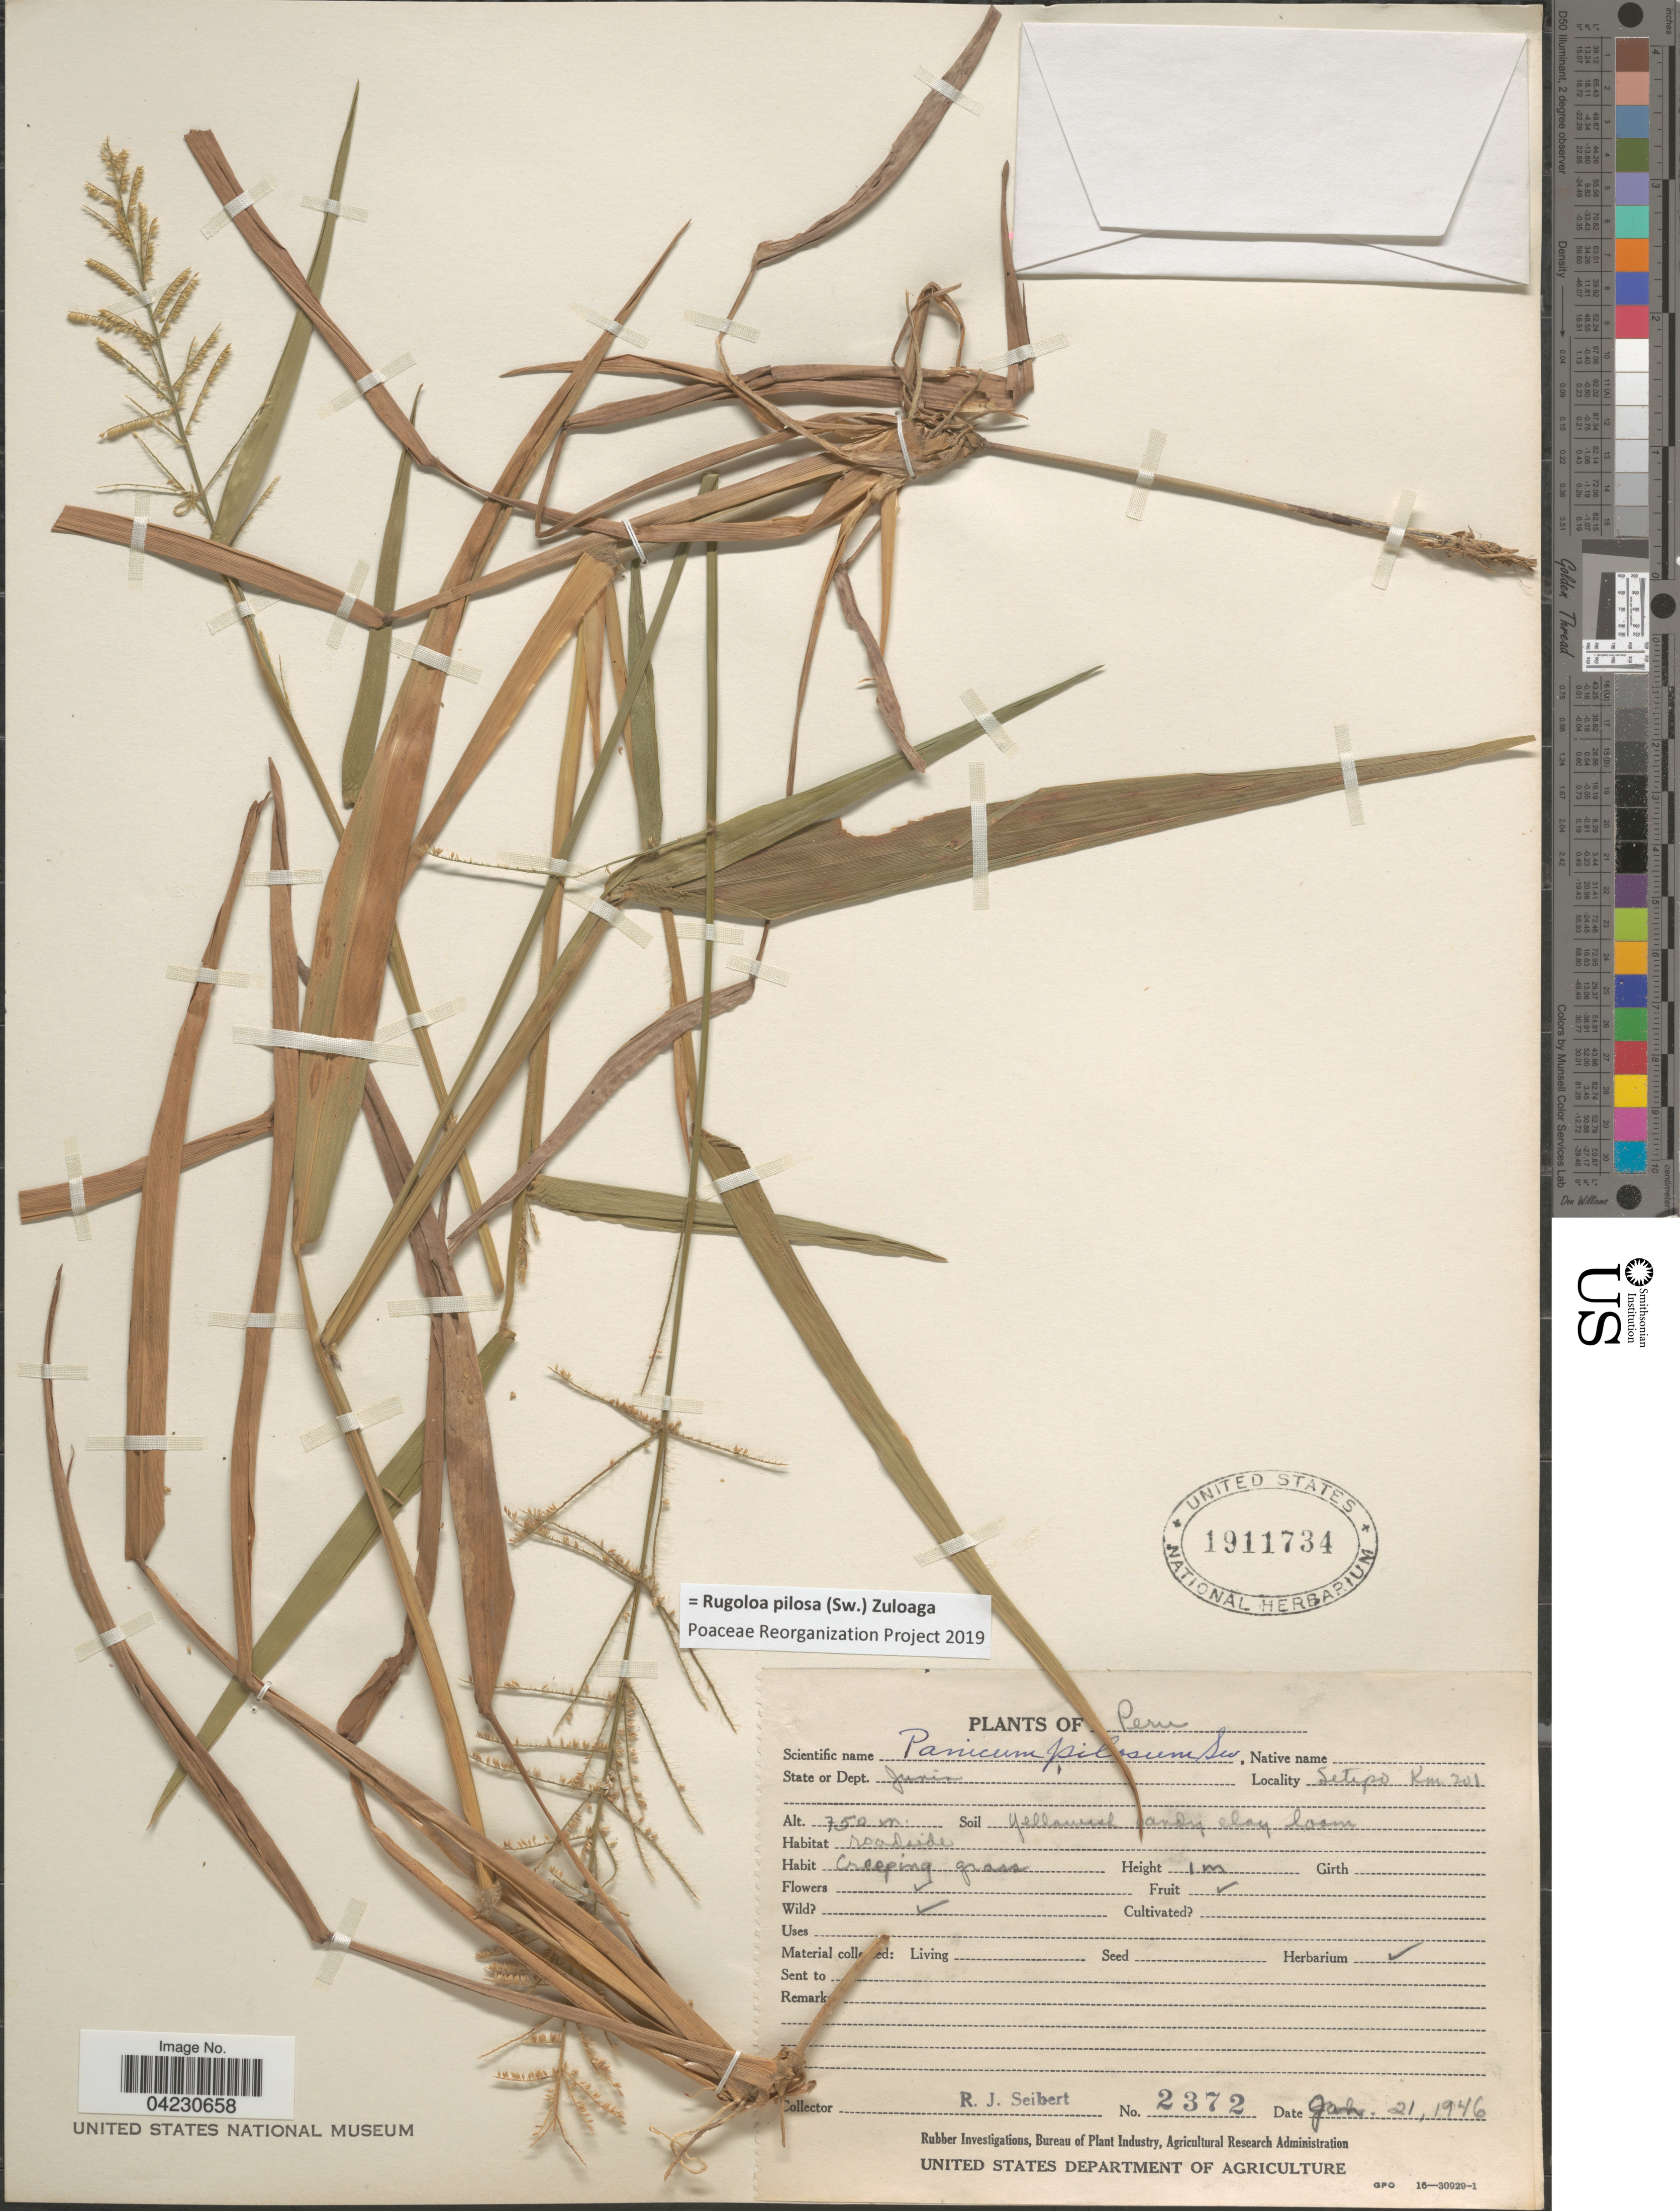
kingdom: Plantae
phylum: Tracheophyta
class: Liliopsida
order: Poales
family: Poaceae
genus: Rugoloa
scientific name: Rugoloa pilosa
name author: (Sw.) Zuloaga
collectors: R. J. Seibert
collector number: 2372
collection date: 1946-01-21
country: Peru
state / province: Junín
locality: State or Dept. Junin. Satipo Km. 201.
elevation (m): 750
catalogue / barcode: US 1911734